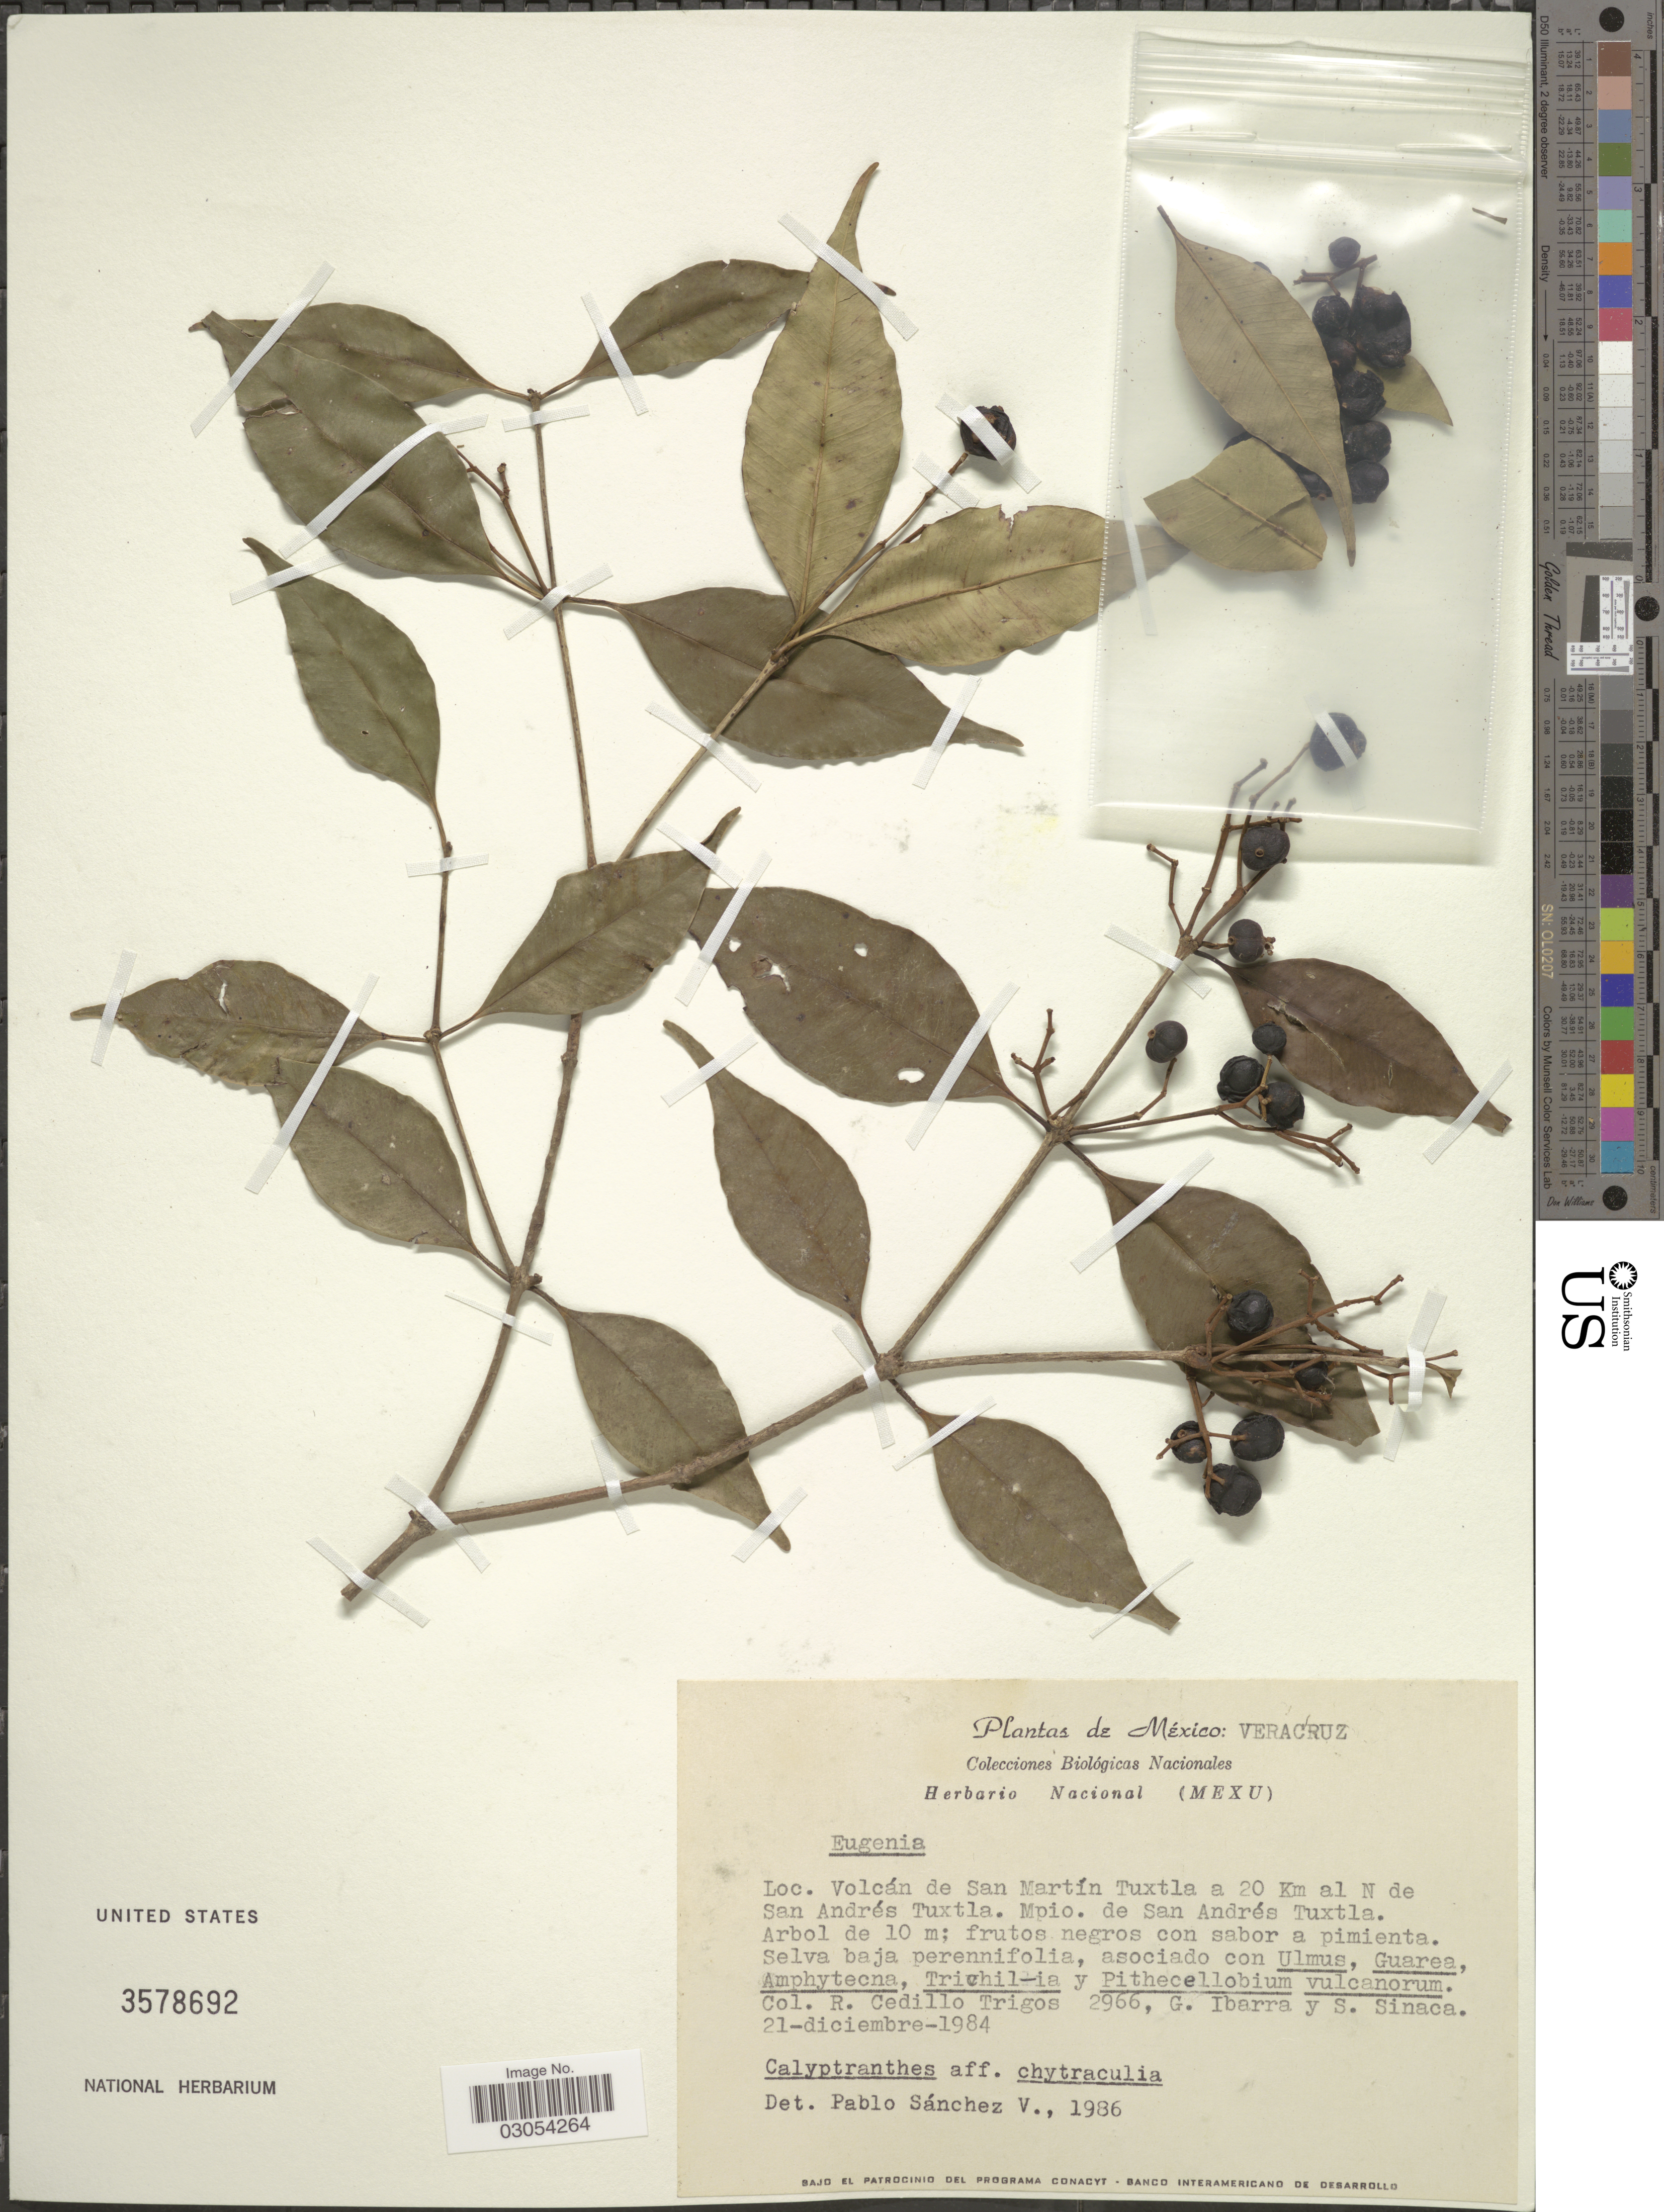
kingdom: Plantae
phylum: Tracheophyta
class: Magnoliopsida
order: Myrtales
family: Myrtaceae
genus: Eugenia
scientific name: Eugenia sp.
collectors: R. CedilloT., G. Ibarra & S. Sinaca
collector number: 2966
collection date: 1984-12-21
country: Mexico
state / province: Veracruz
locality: Veracruz. Volcán de San Martín Tuxtla a 20 Km al N de San Andrés Tuxtla. Mpio. de San Andrés Tuxtla.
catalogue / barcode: US 3578692